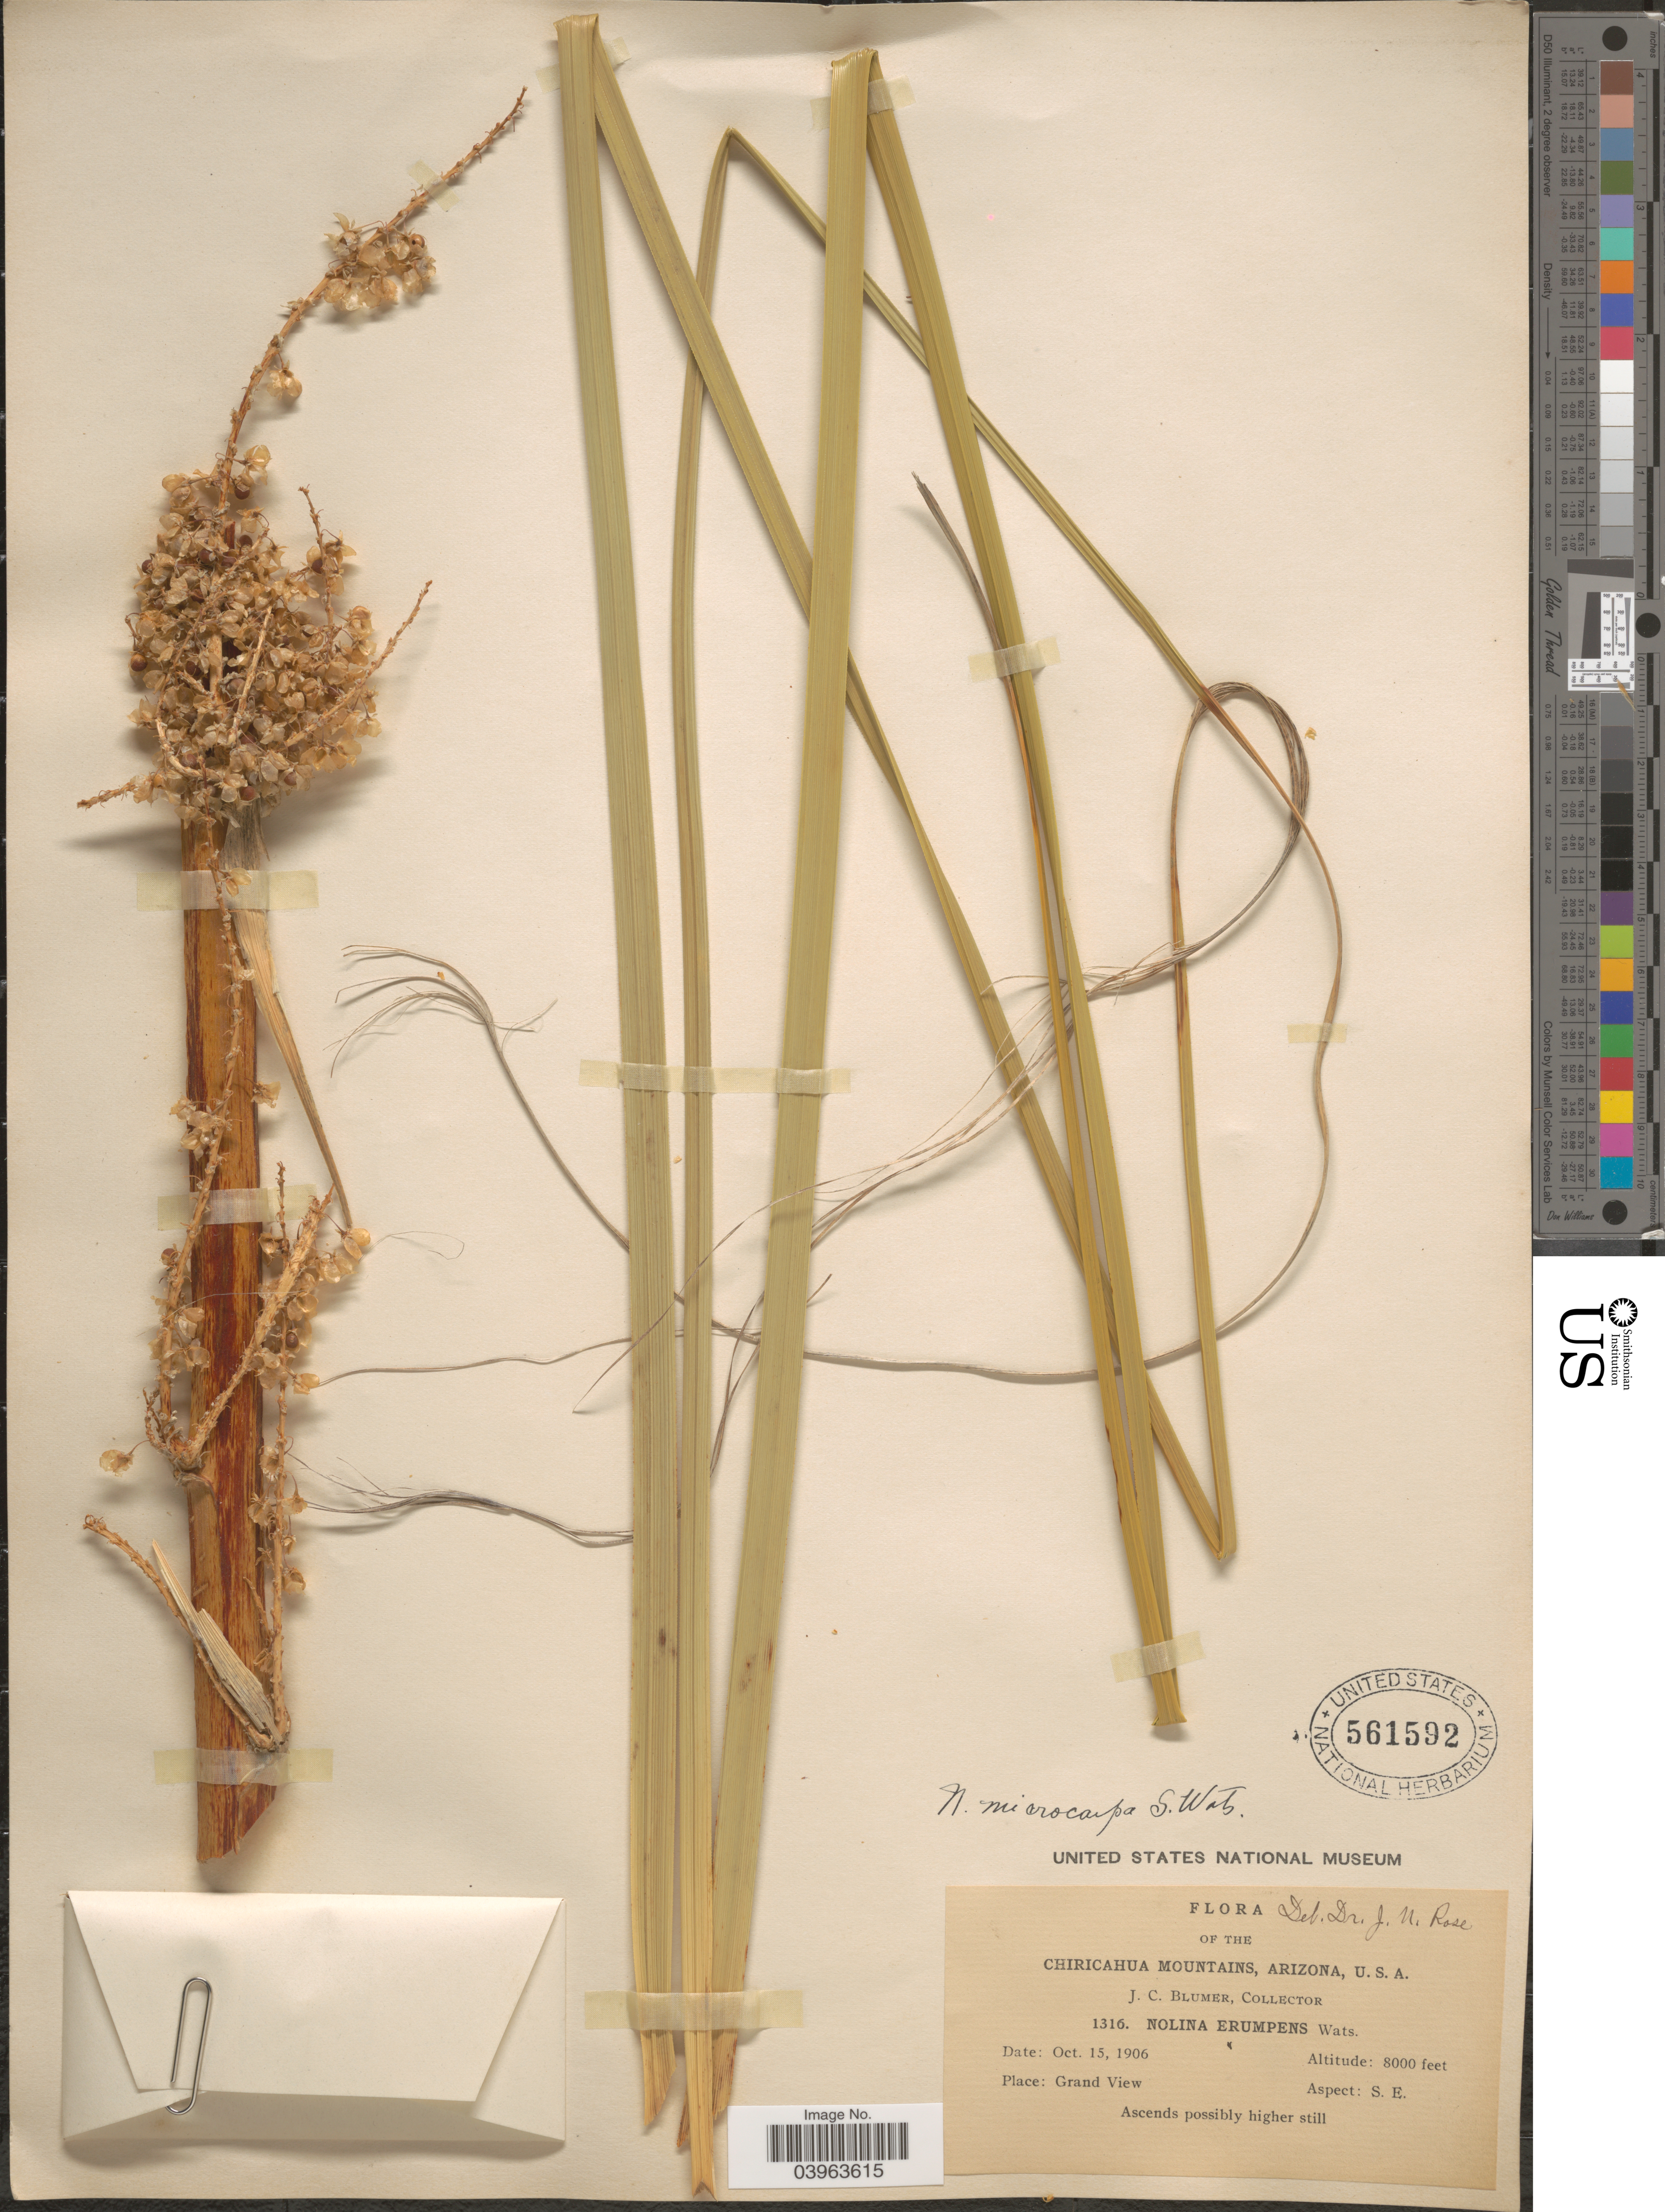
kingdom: Plantae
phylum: Tracheophyta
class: Liliopsida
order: Asparagales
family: Asparagaceae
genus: Nolina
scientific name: Nolina microcarpa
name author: S. Watson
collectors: J. C. Blumer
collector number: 1316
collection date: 1906-10-15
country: United States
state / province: Arizona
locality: Chiricahua Mountains. Grand View. Aspect: S. E.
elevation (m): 2438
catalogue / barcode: US 561592